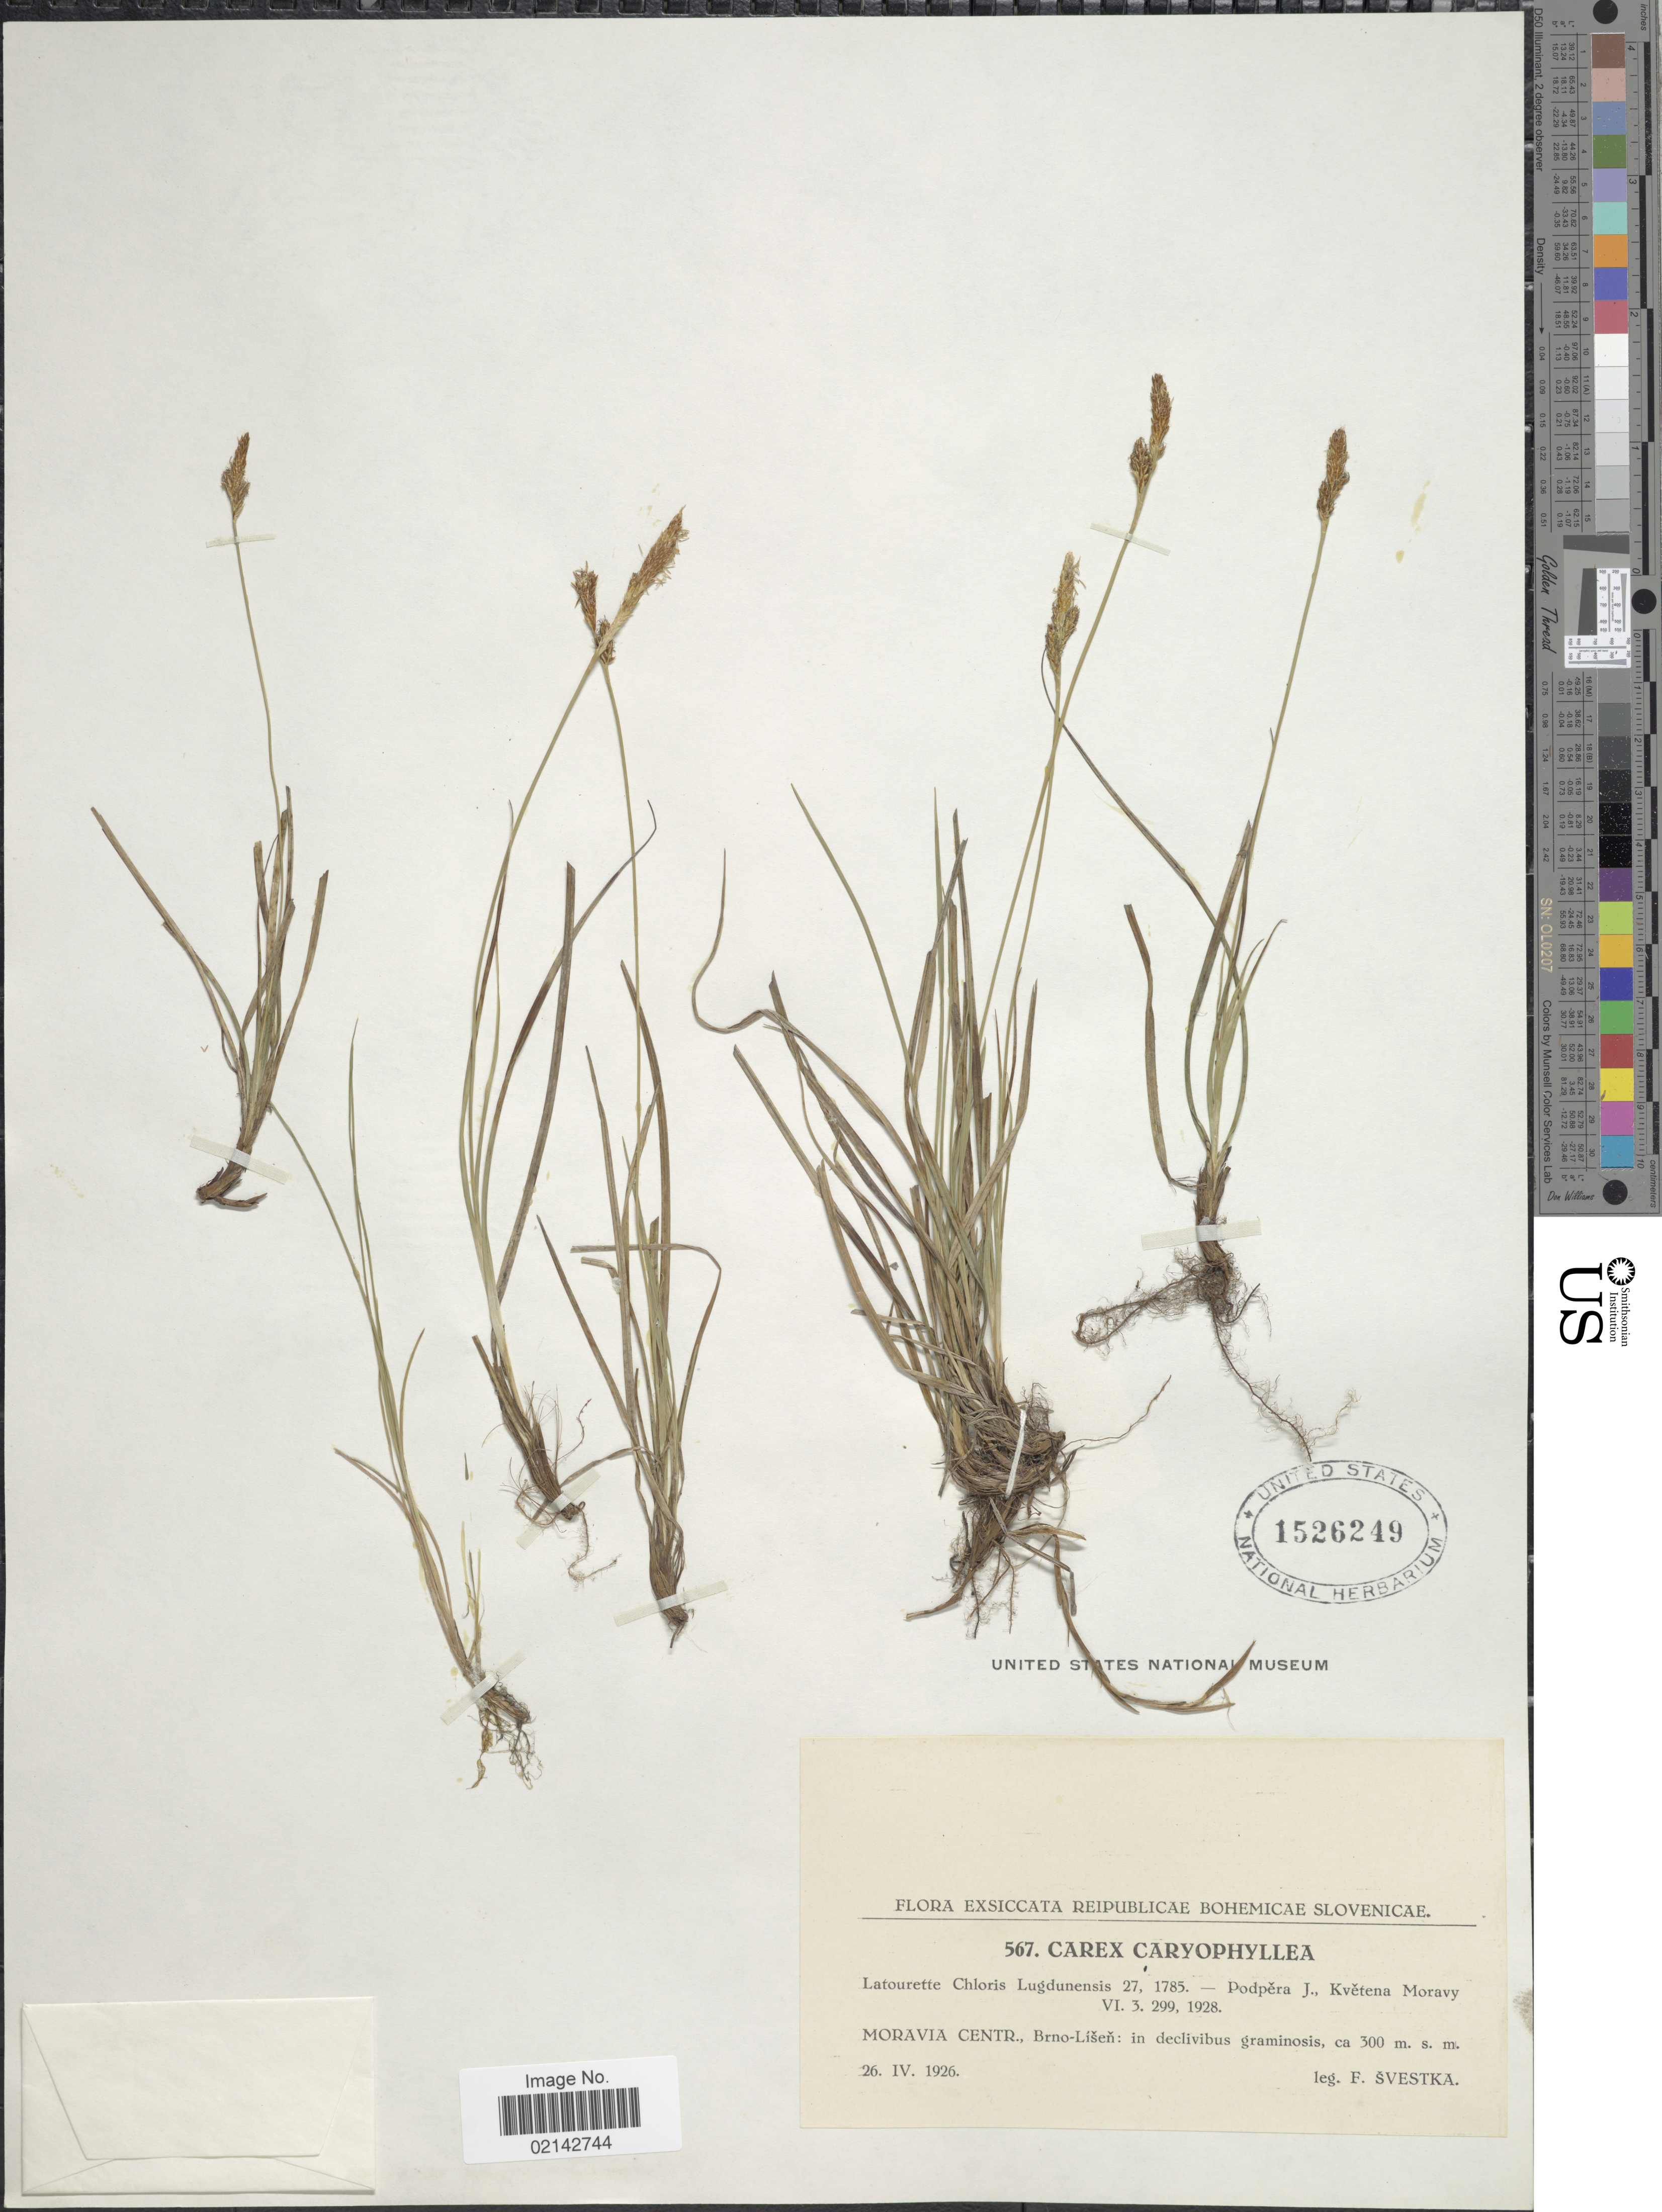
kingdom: Plantae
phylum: Tracheophyta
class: Liliopsida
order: Poales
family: Cyperaceae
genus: Carex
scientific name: Carex caryophyllea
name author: Latourr.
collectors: F. Svestka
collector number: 567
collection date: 1926-04-26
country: Czechia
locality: Reipublicae Boheimicae Slovenicae, Latourette Chloris Lugdunensis-Podpera J., Kvetena Moravy, Moravia centr., Brno-Lisen: in declivibus graminosis.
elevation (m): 300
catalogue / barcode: US 1526249